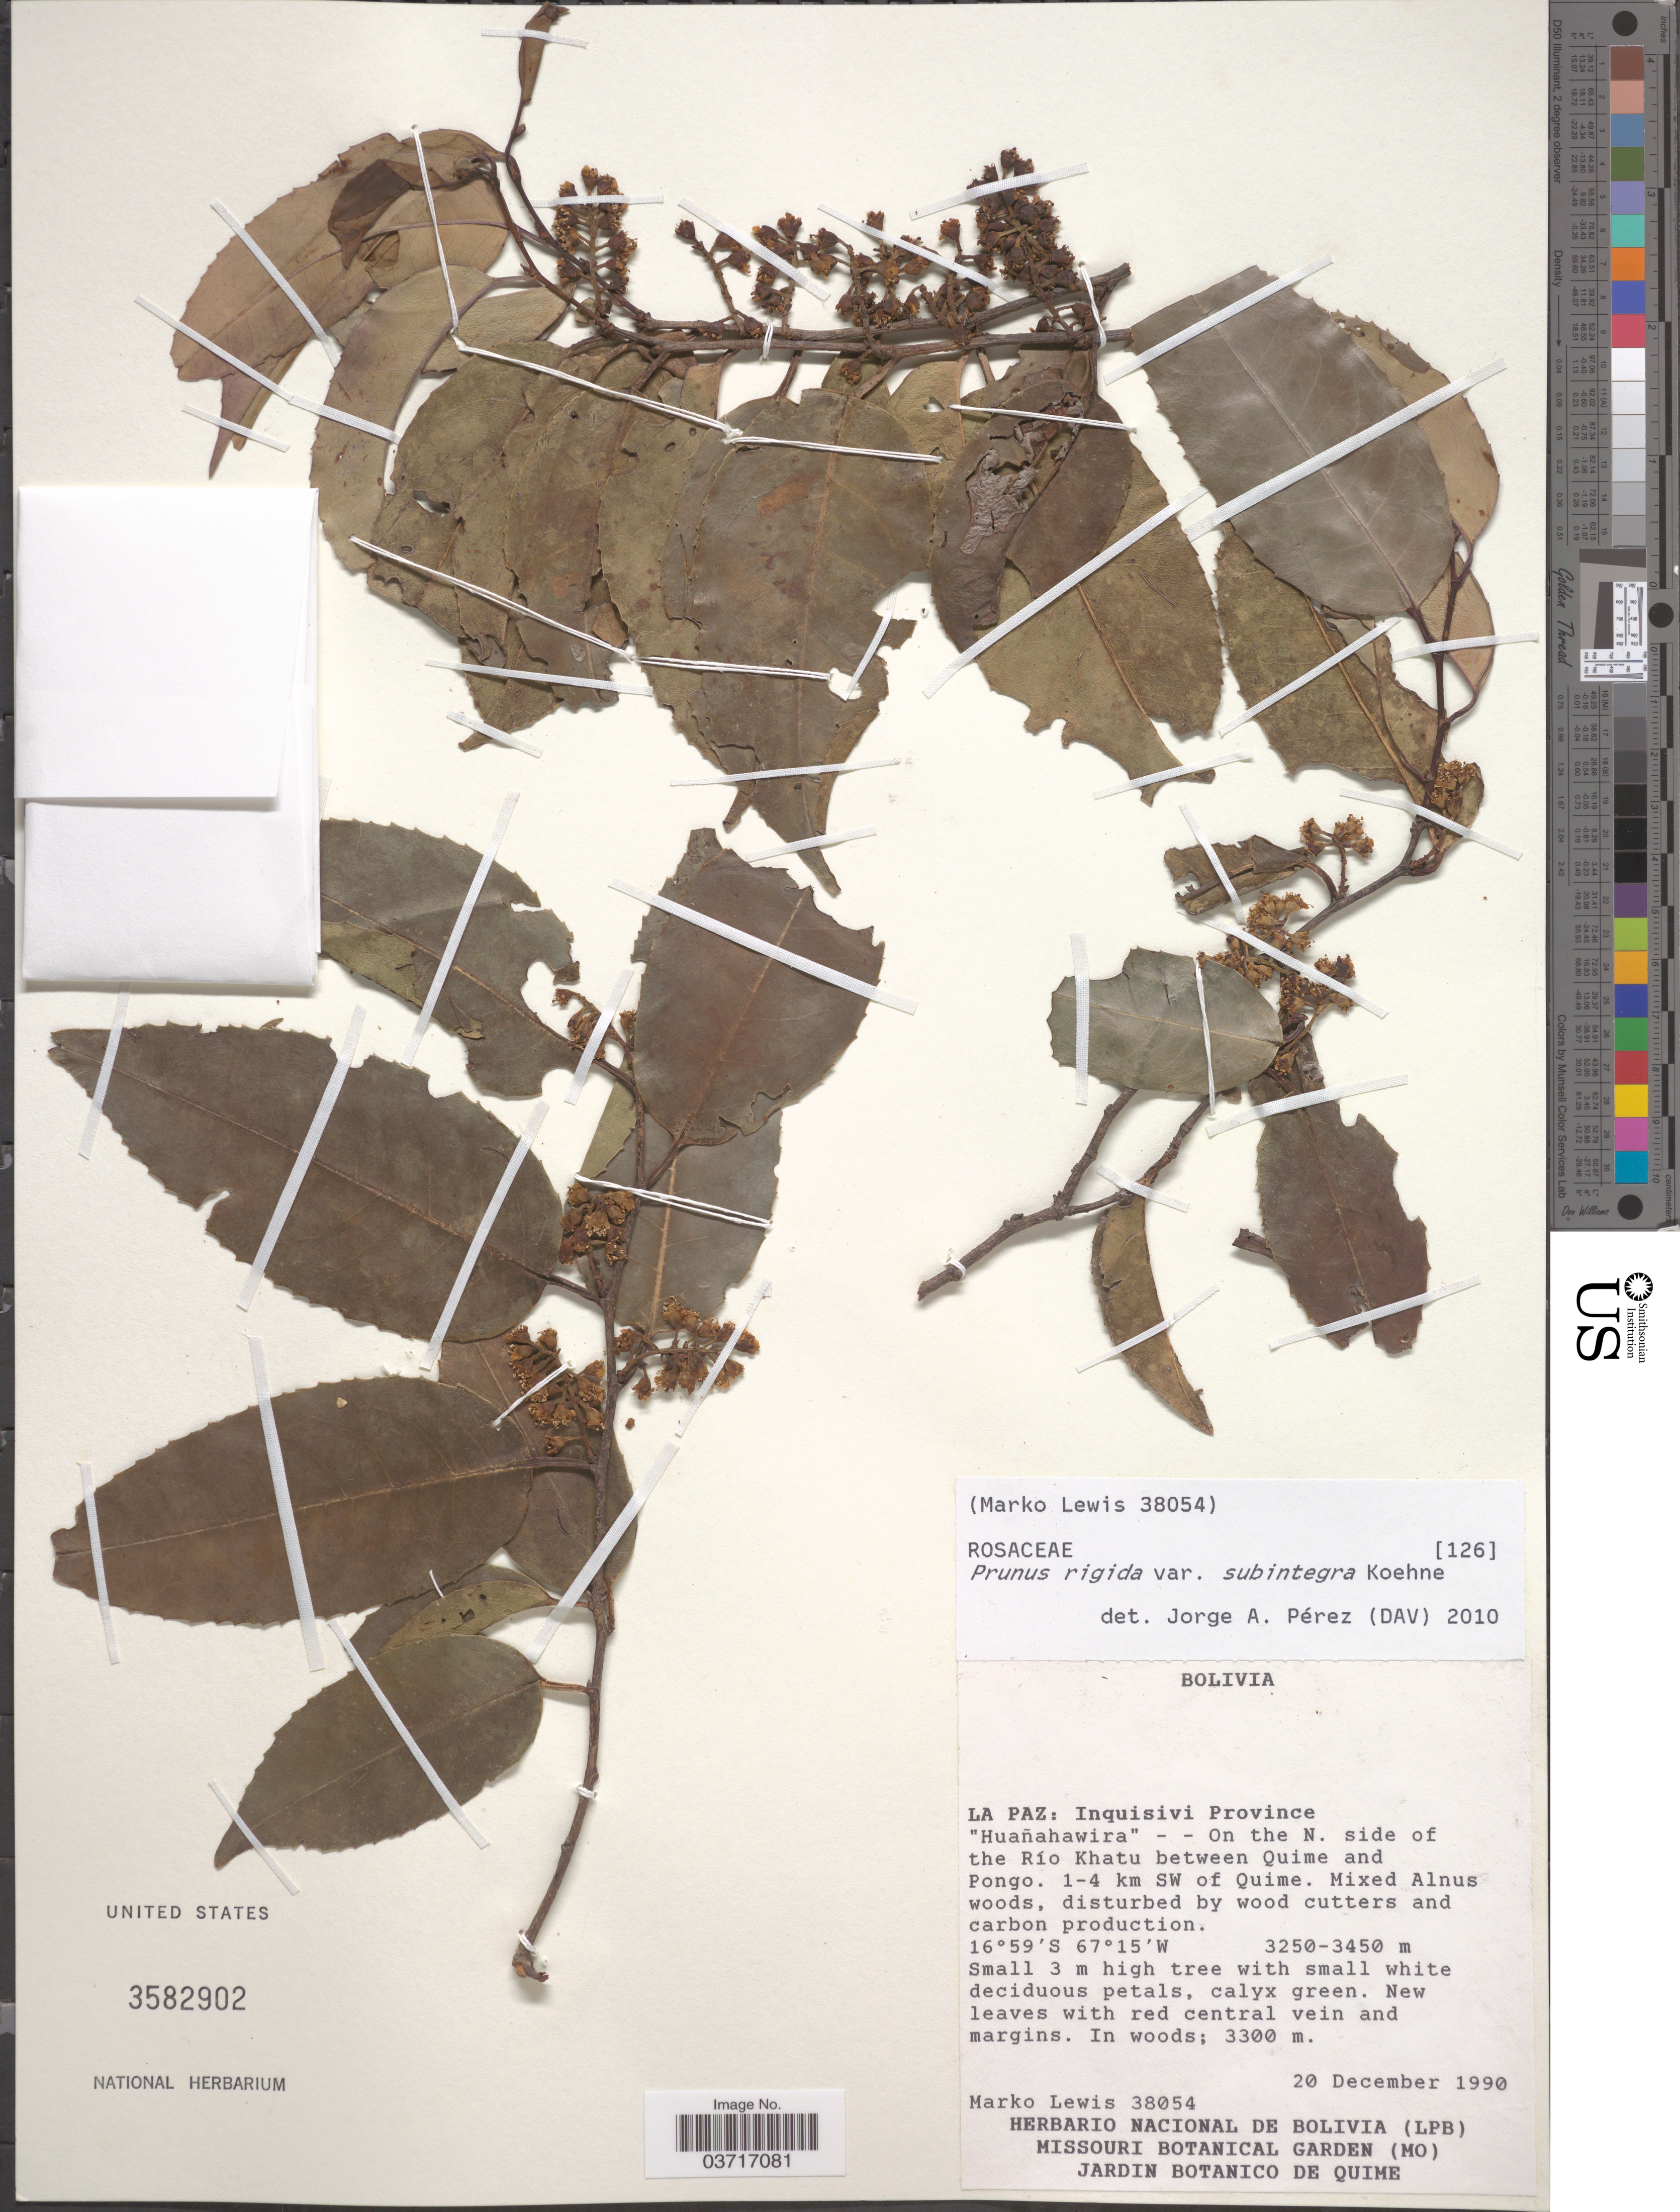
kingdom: Plantae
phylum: Tracheophyta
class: Magnoliopsida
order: Rosales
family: Rosaceae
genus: Prunus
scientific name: Prunus rigida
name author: Koehne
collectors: M. A. Lewis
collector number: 38054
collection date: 1990-12-20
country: Bolivia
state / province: La Paz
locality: Inquisivi Province. 'Huañahawira' - - On the N. side of the Río Khatu between Quime and Pongo. 1-4 km SW of Quime.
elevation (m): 3250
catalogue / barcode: US 3582902